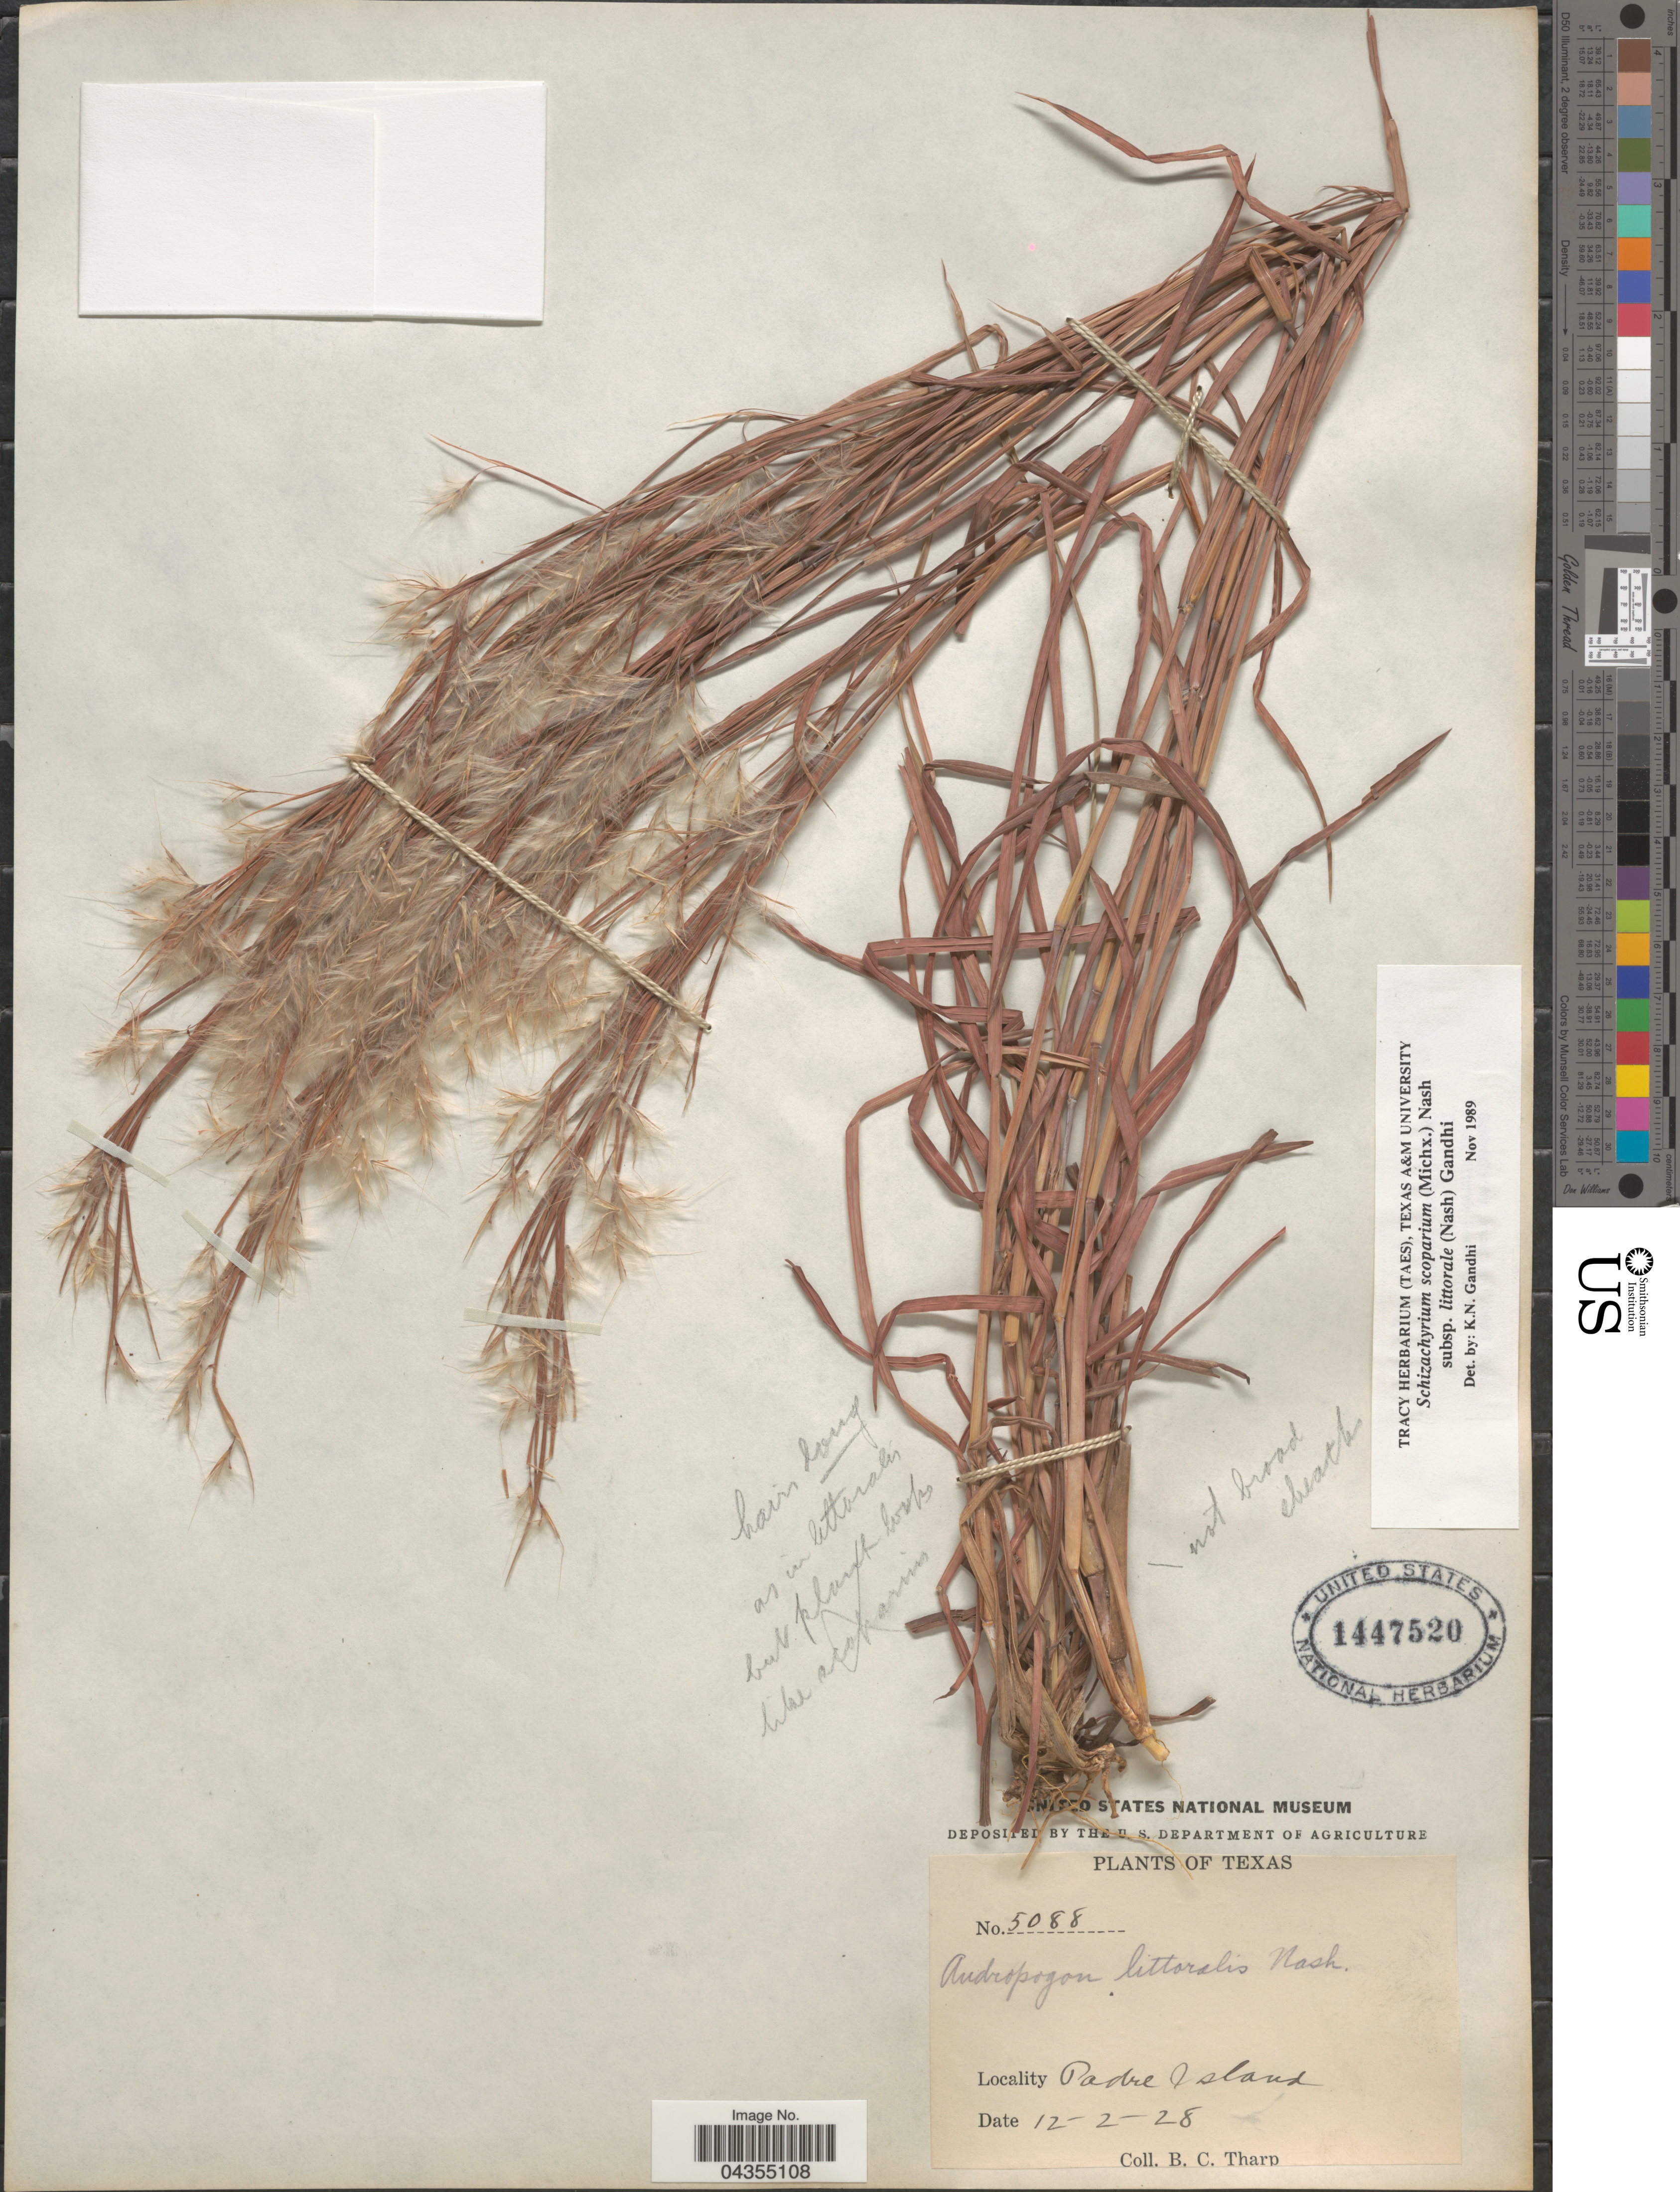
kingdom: Plantae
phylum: Tracheophyta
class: Liliopsida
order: Poales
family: Poaceae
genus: Schizachyrium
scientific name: Schizachyrium scoparium var. littorale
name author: (Nash) Gould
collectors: B. C. Tharp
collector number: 5088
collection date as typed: Transcribed d/m/y: 12/2/28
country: United States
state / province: Texas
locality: Padre Island.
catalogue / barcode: US 1447520